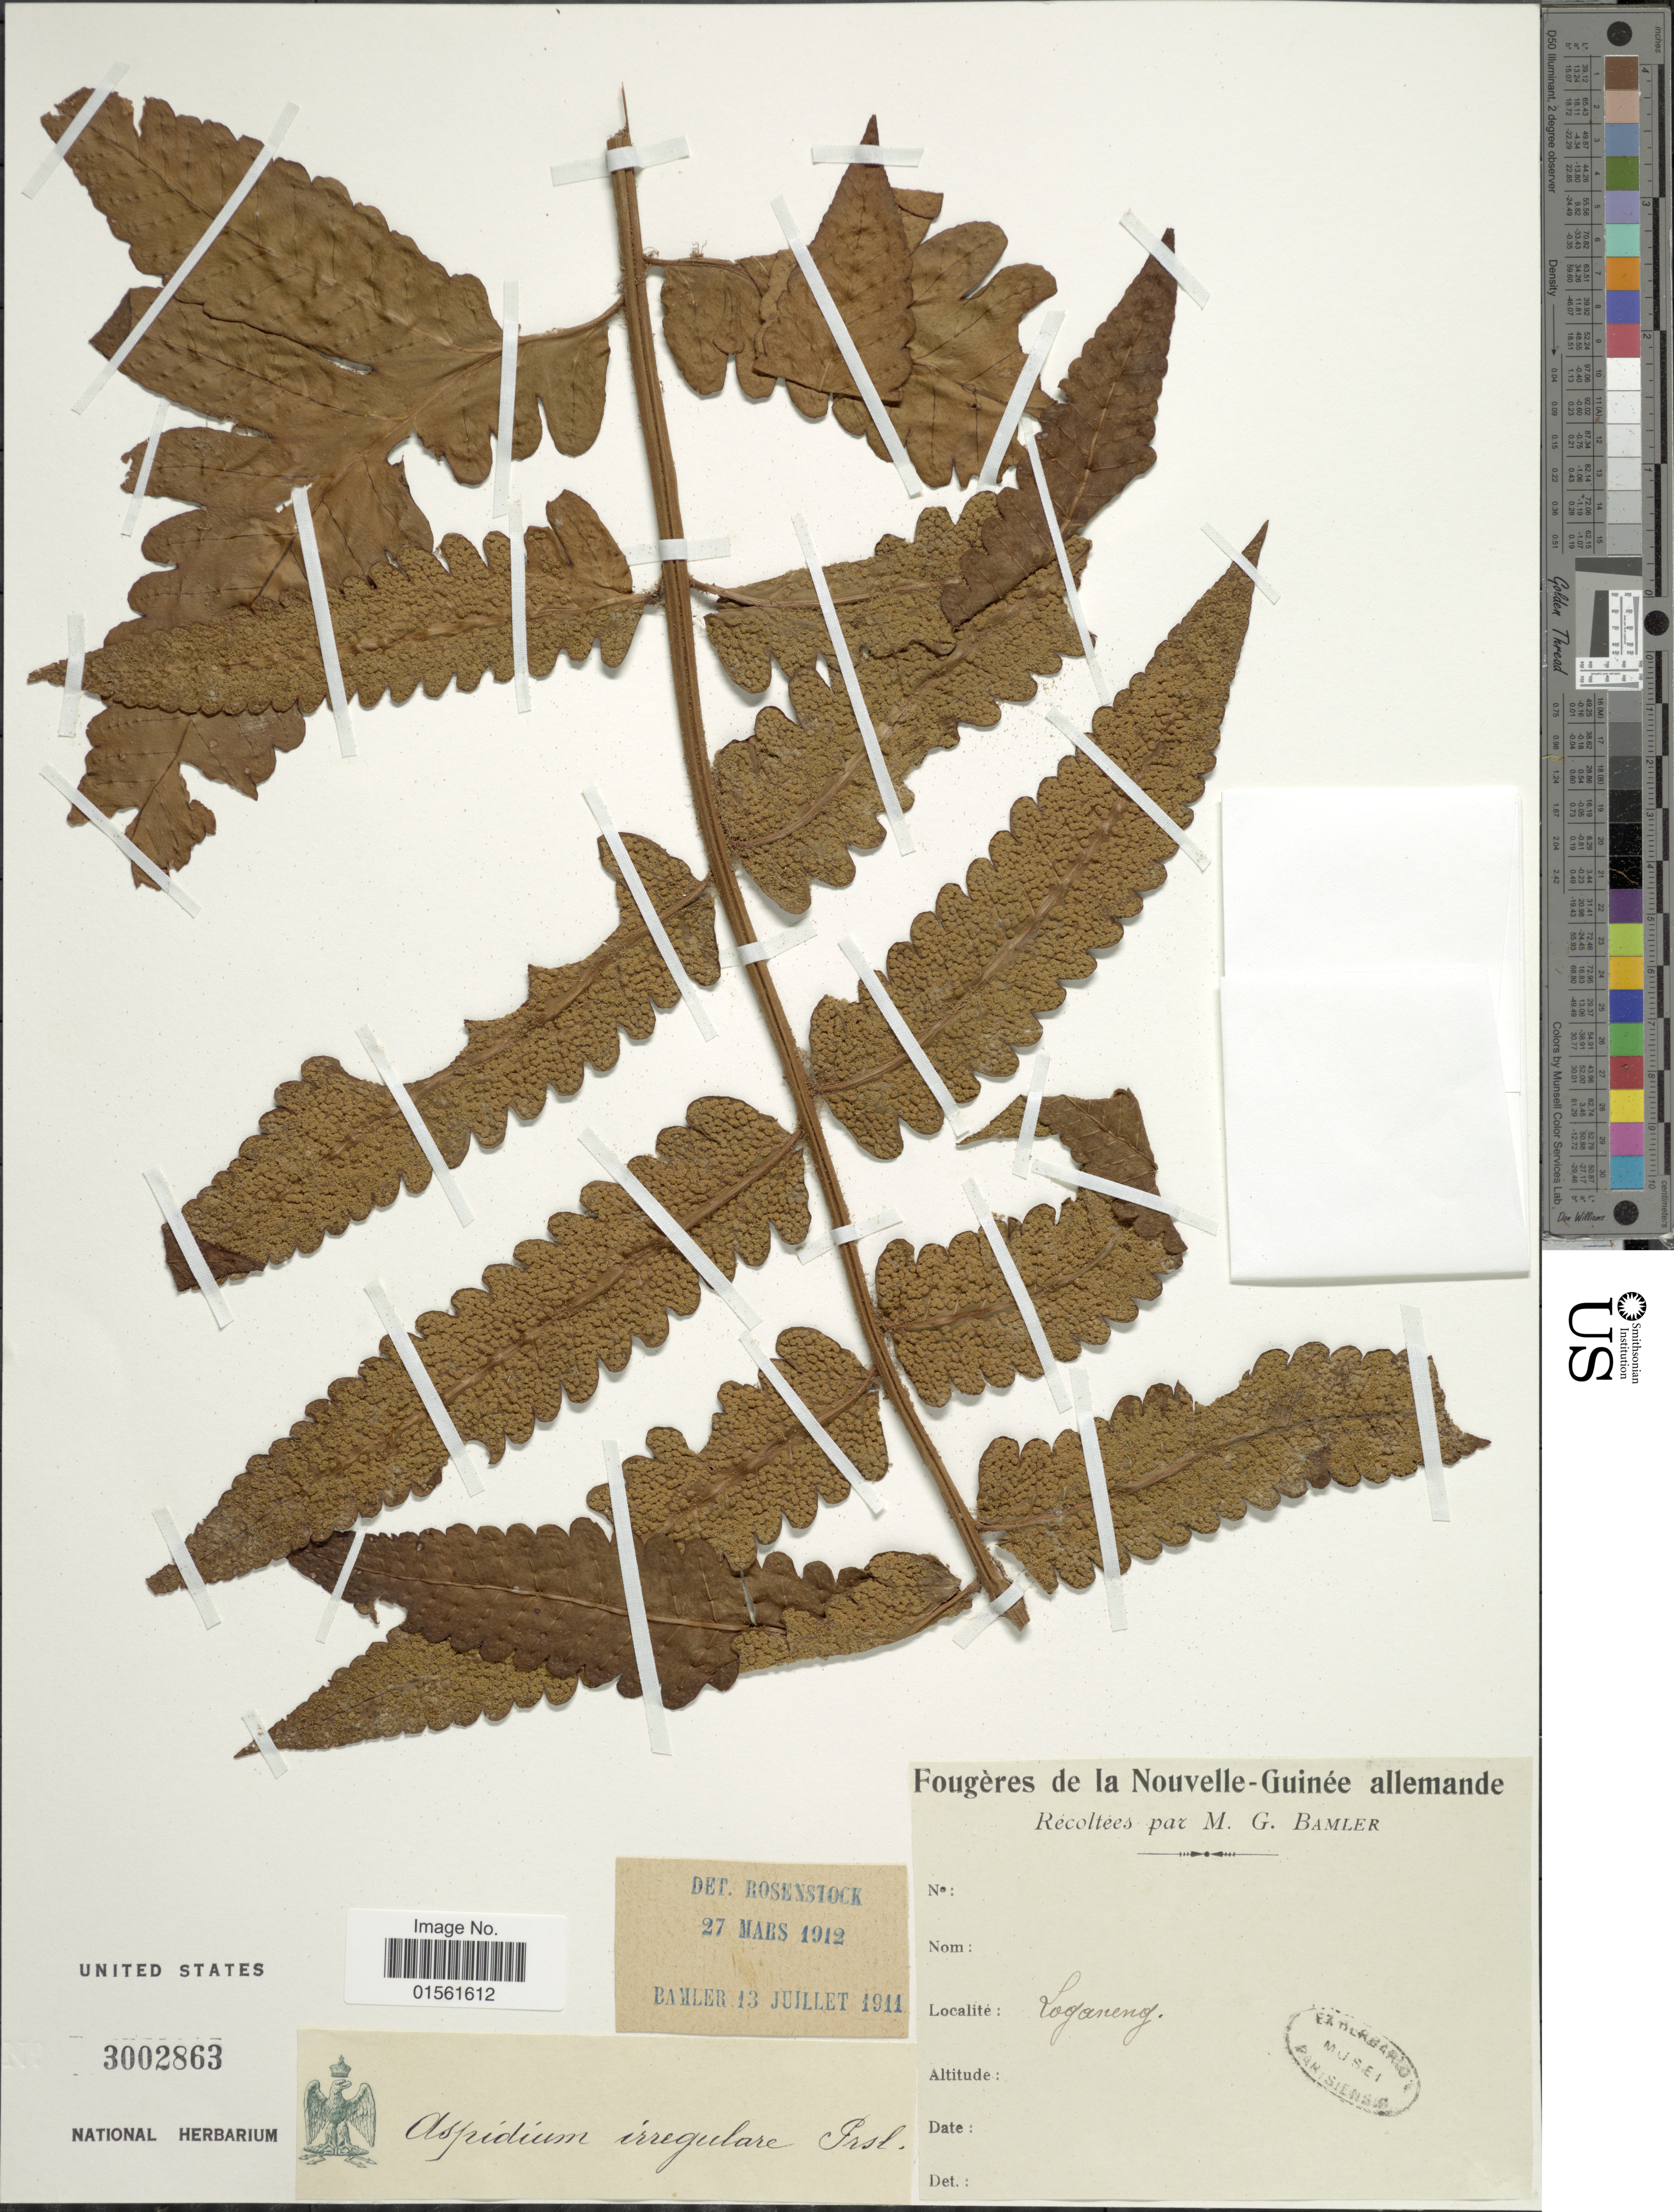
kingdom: Plantae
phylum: Tracheophyta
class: Polypodiopsida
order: Polypodiales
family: Dryopteridaceae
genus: Pleocnemia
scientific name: Pleocnemia irregularis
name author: (C. Presl) Holttum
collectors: G. Bamler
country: Papua New Guinea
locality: Loganeng. Nouvelle-Guinee.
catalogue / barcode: US 3002863